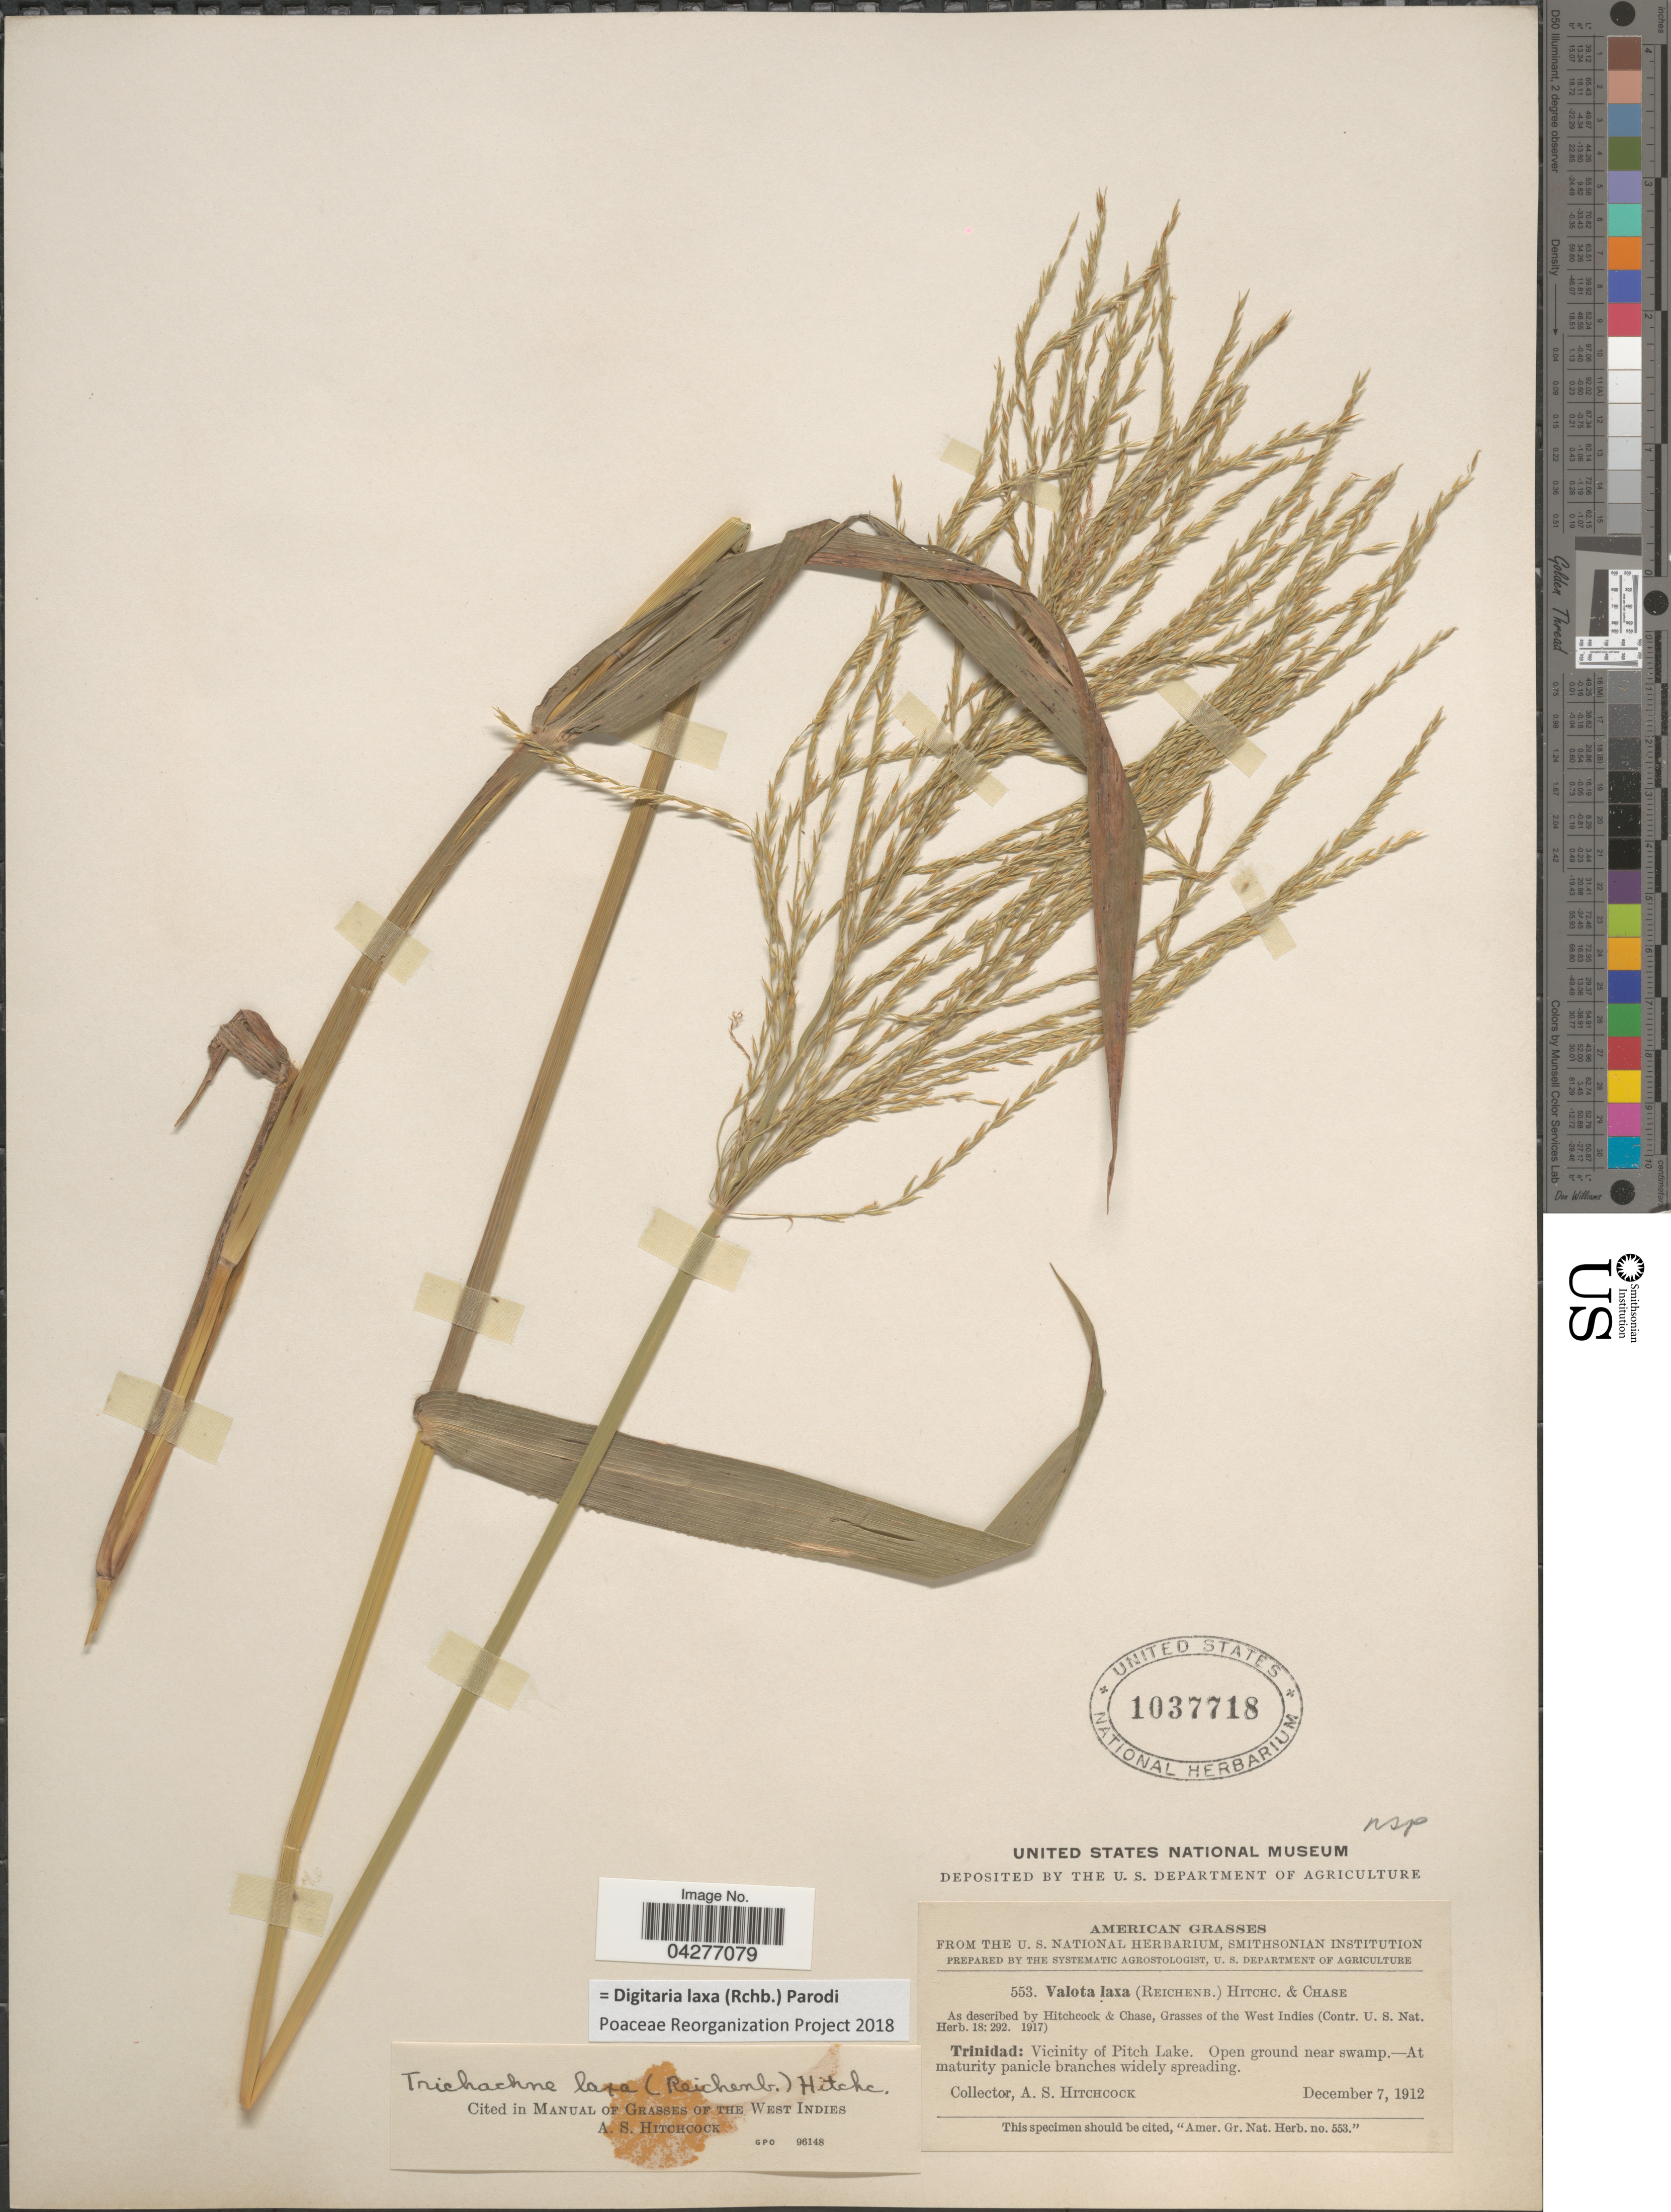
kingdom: Plantae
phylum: Tracheophyta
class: Liliopsida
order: Poales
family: Poaceae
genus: Digitaria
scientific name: Digitaria laxa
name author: (Rchb. ex A. Spreng.) Parodi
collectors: A. S. Hitchcock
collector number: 553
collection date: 1912-12-07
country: Trinidad and Tobago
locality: Trinidad: Vicinity of Pitch lake.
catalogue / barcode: US 1037718